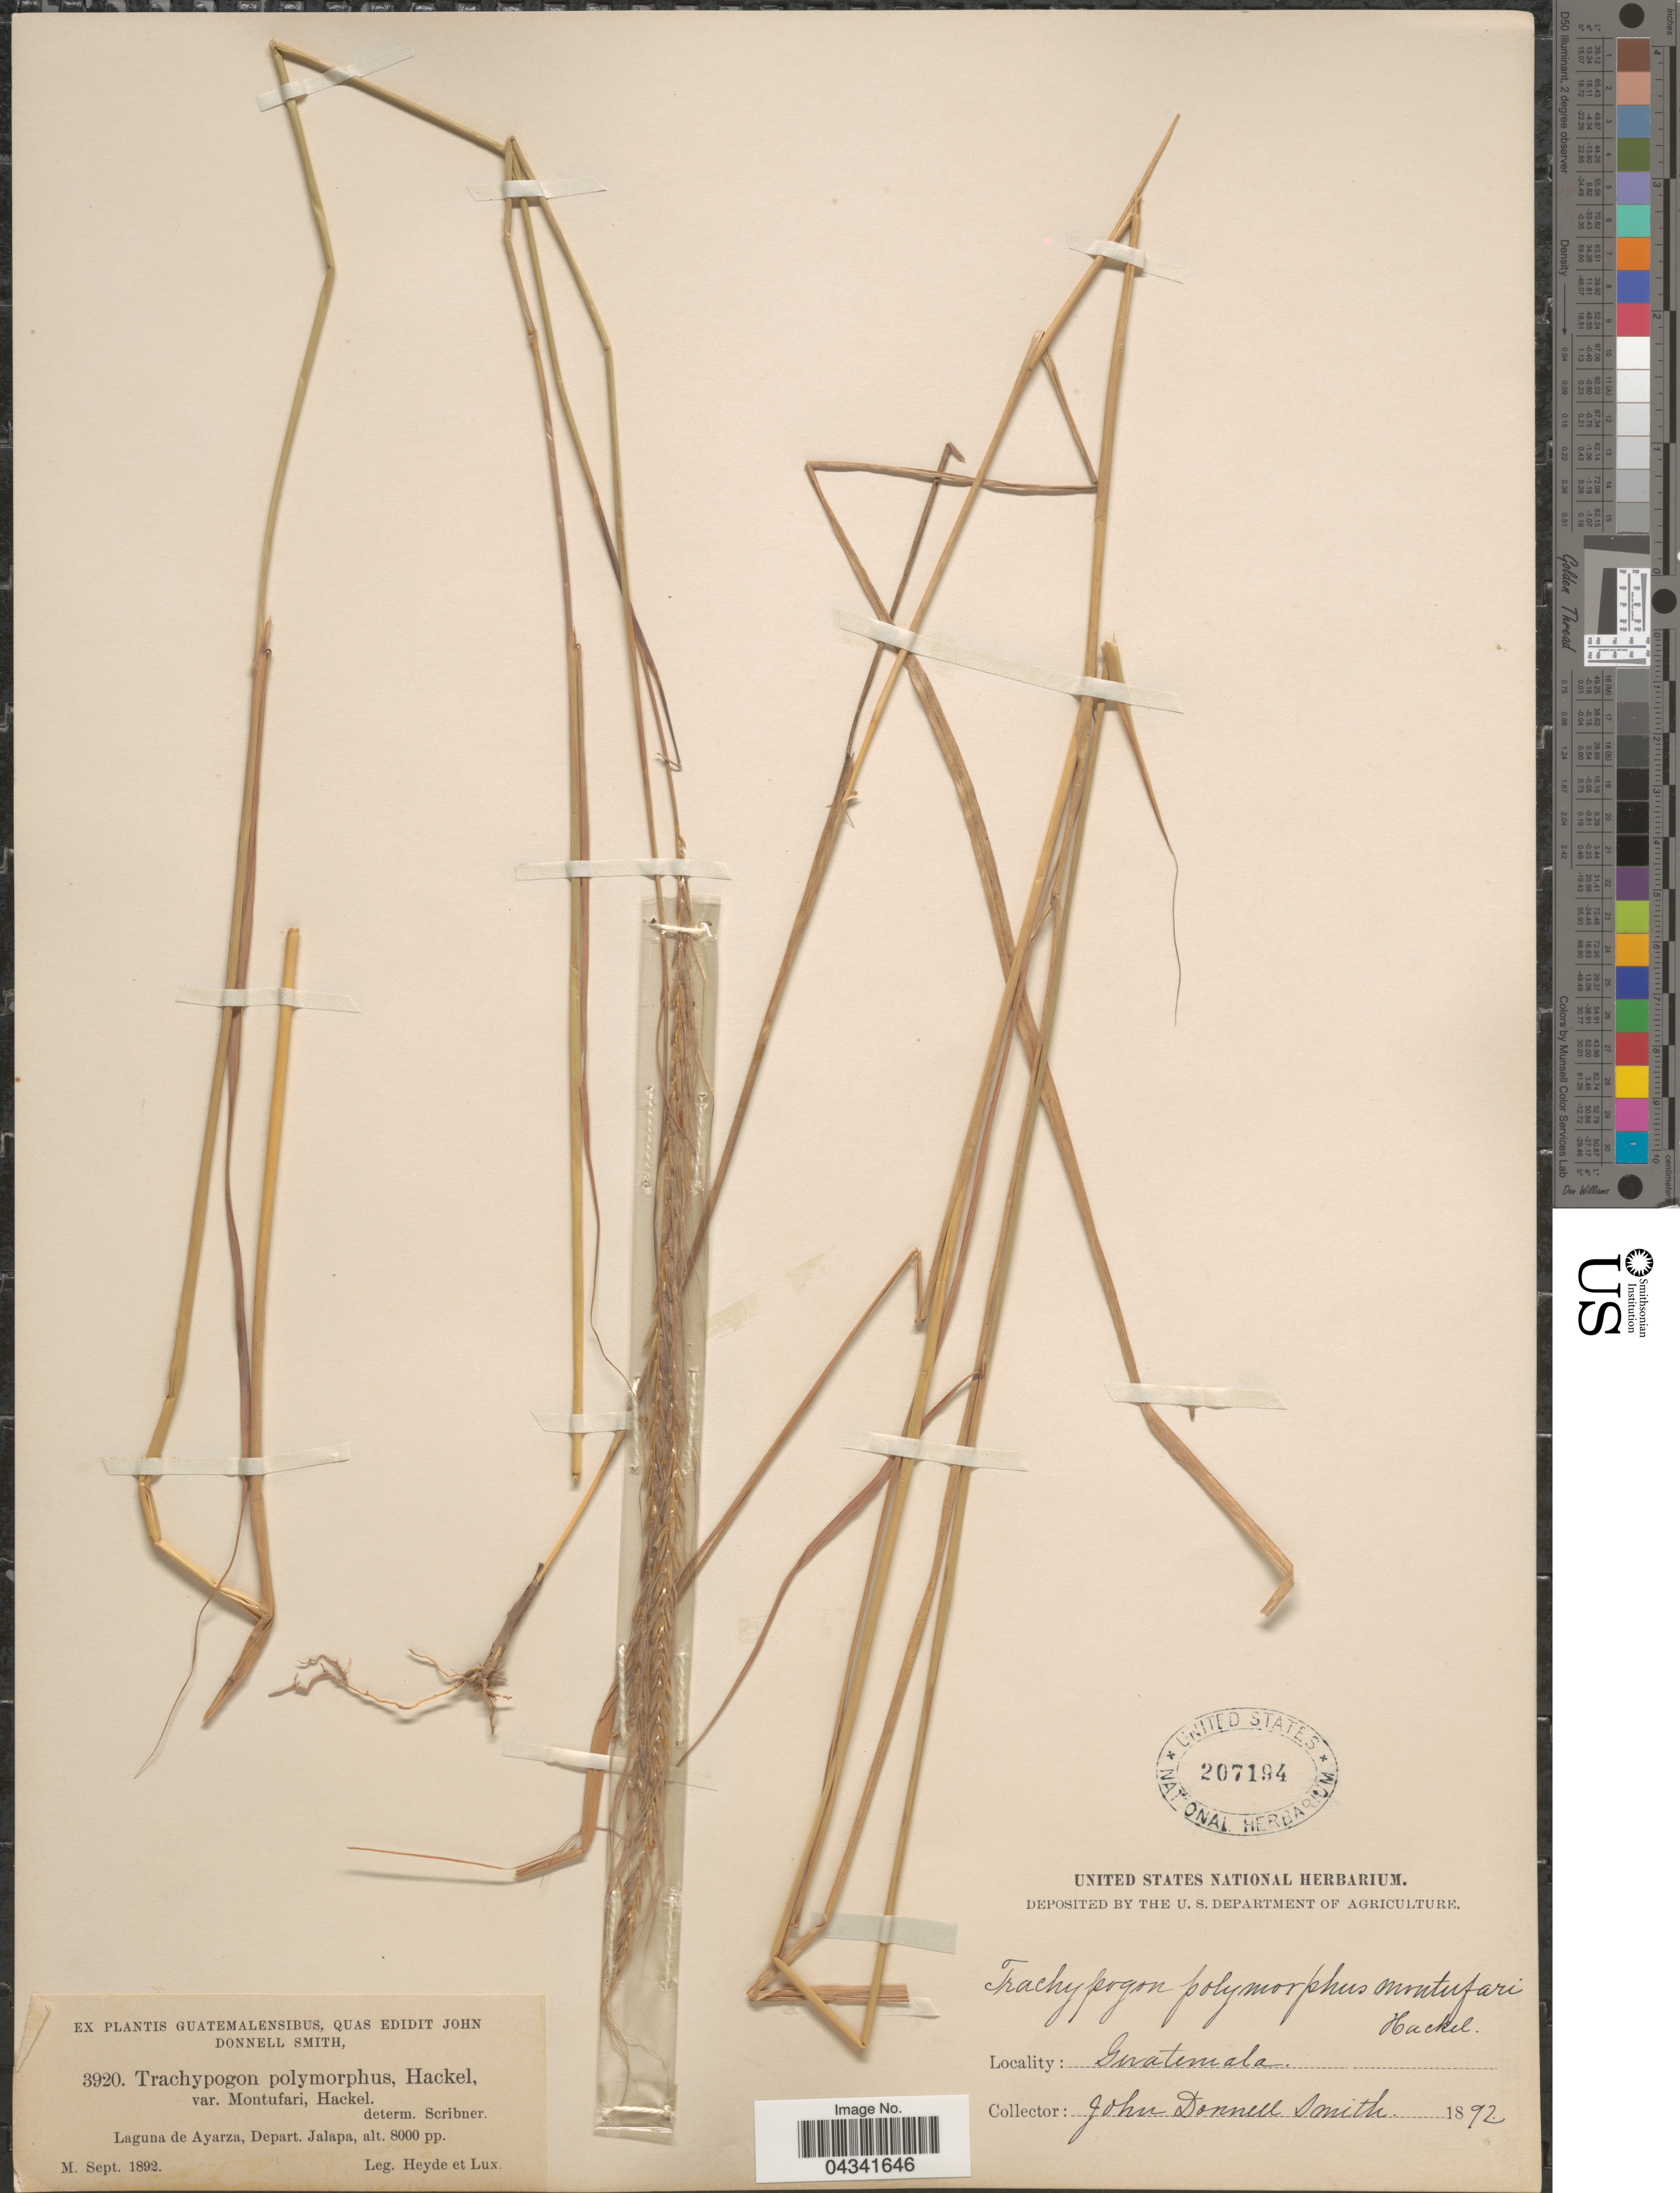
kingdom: Plantae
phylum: Tracheophyta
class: Liliopsida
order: Poales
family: Poaceae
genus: Trachypogon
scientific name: Trachypogon spicatus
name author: (L. f.) Kuntze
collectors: Heyde & Lux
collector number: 3920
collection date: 1892-09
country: Guatemala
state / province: Jalapa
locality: Laguna de Ayarza, Depart. Jalapa.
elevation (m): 2438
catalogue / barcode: US 207194